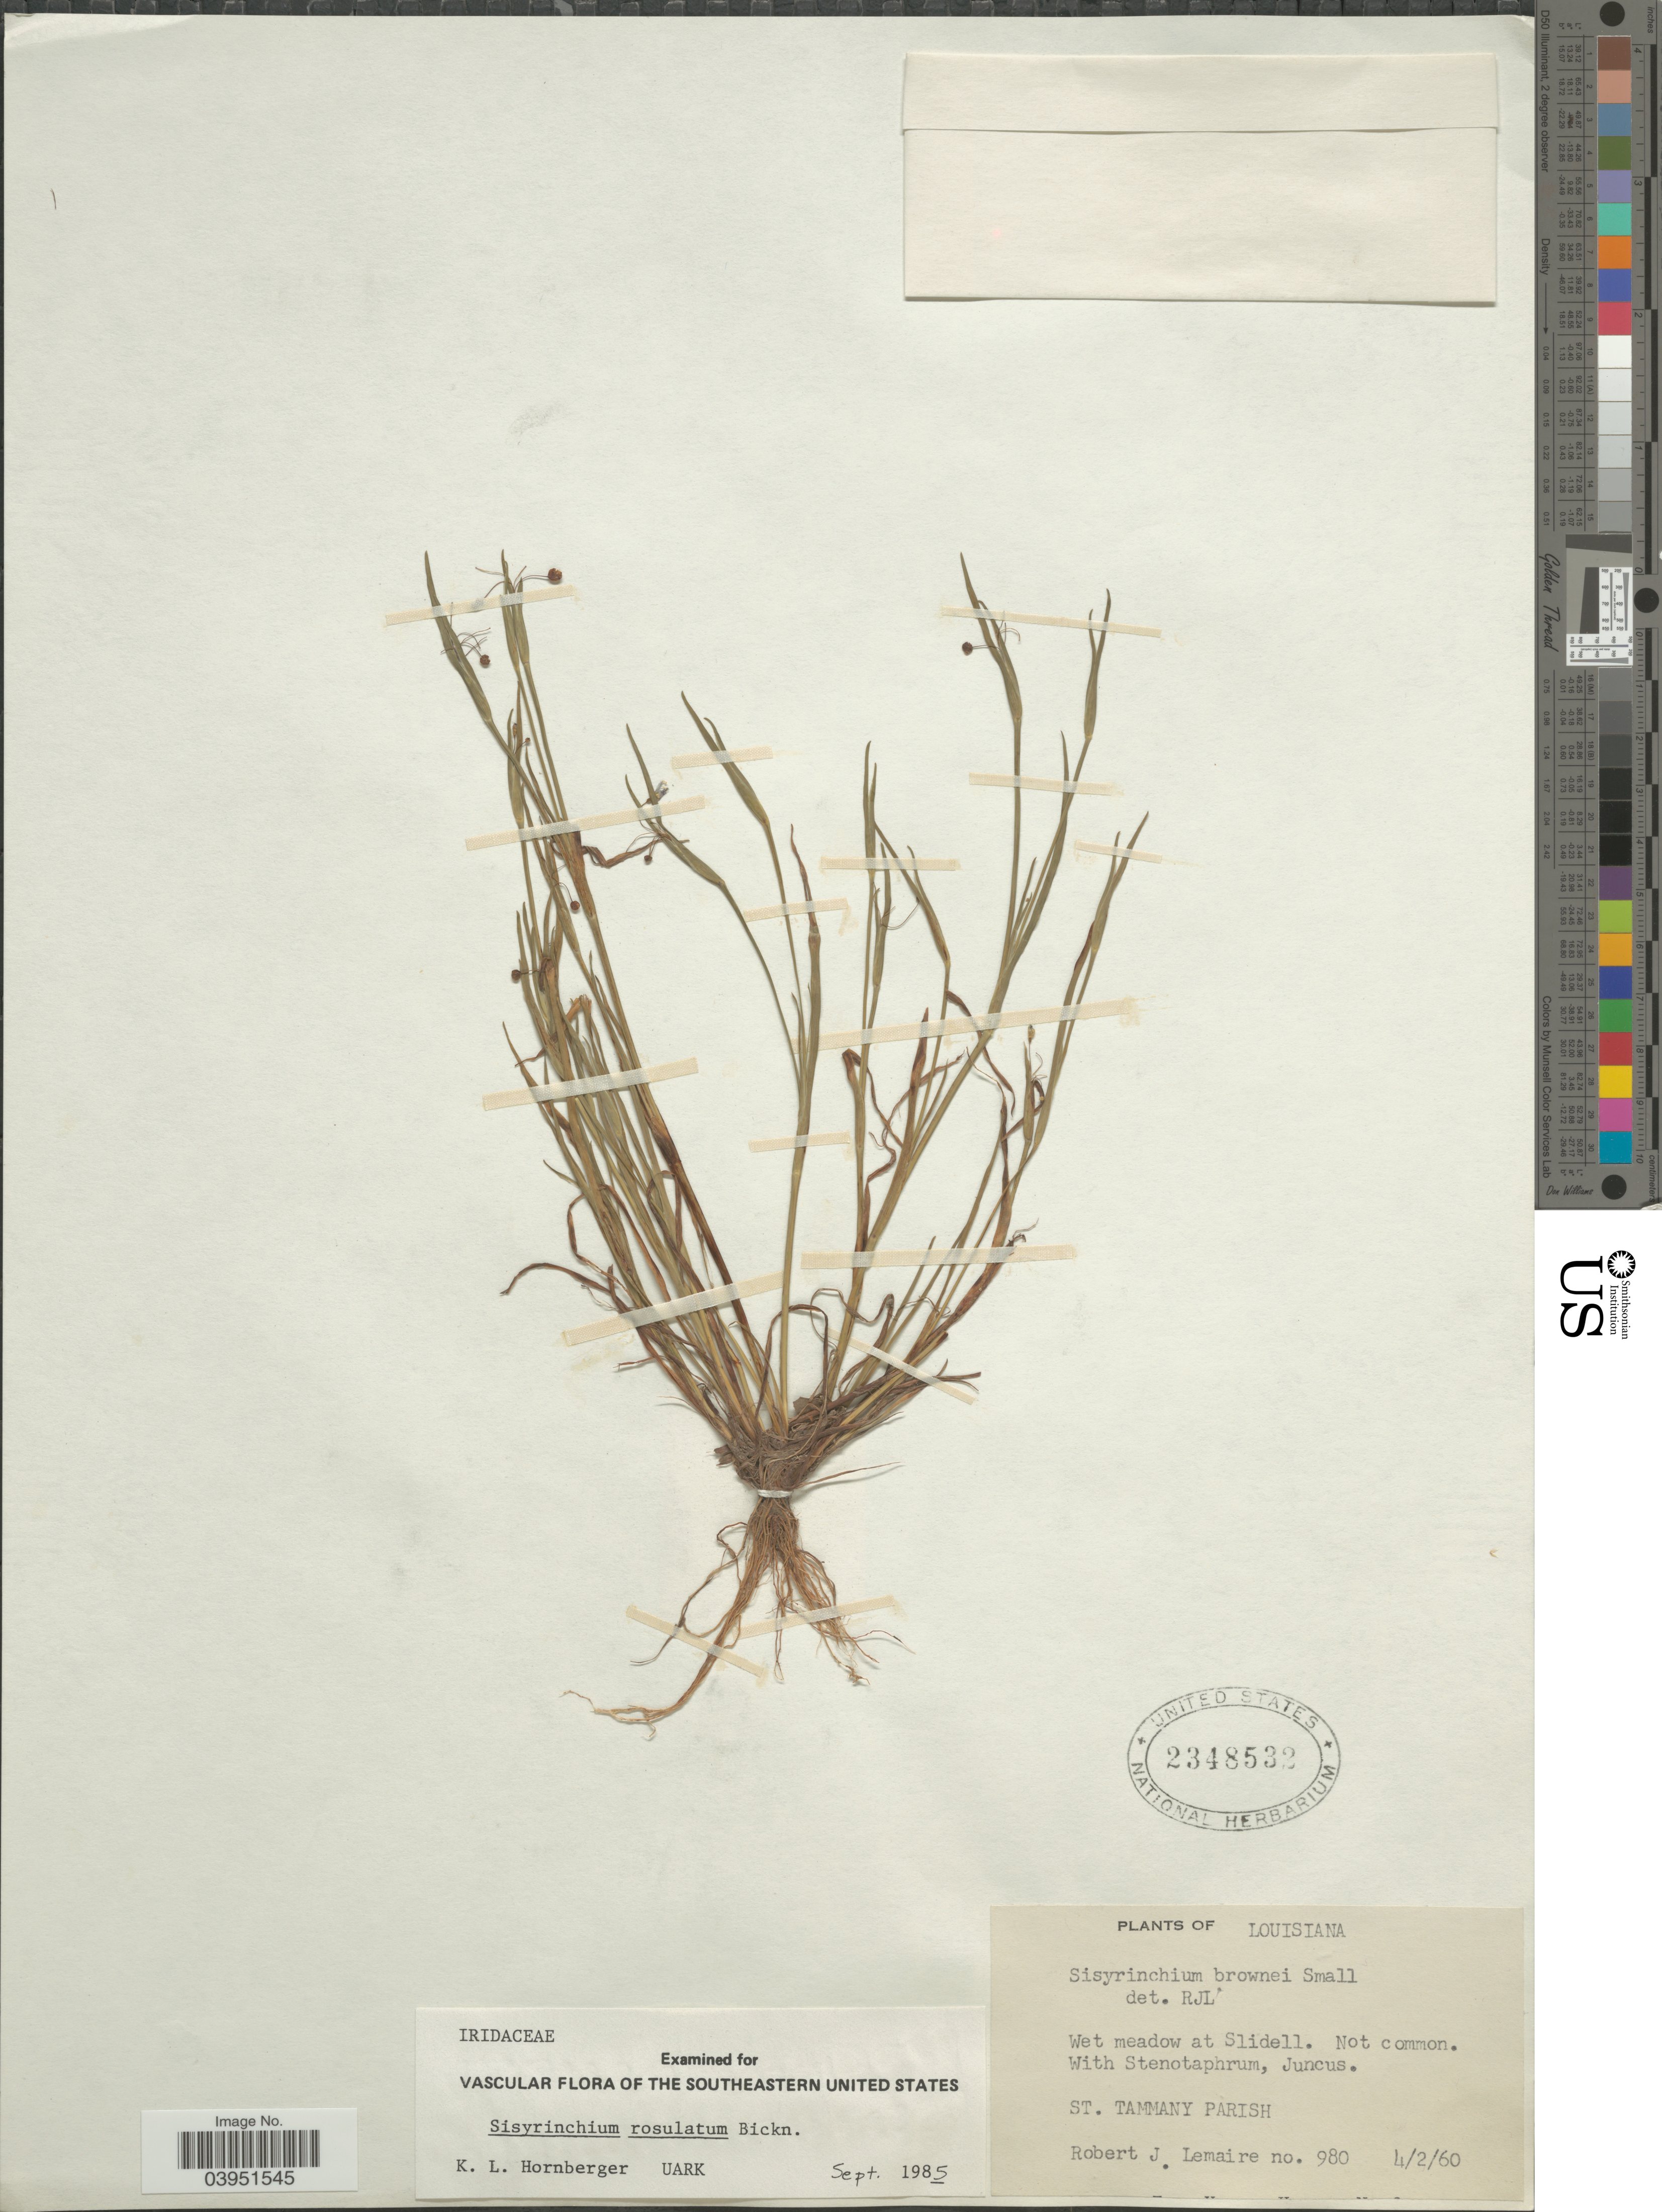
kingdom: Plantae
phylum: Tracheophyta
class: Liliopsida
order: Asparagales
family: Iridaceae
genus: Sisyrinchium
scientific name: Sisyrinchium rosulatum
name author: E.P. Bicknell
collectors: R. J. Lemaire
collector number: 980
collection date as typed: Transcribed d/m/y: 2/4/60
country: United States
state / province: Louisiana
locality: Wet meadow at Slidell. St. Tammany Parish.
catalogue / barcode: US 2348532